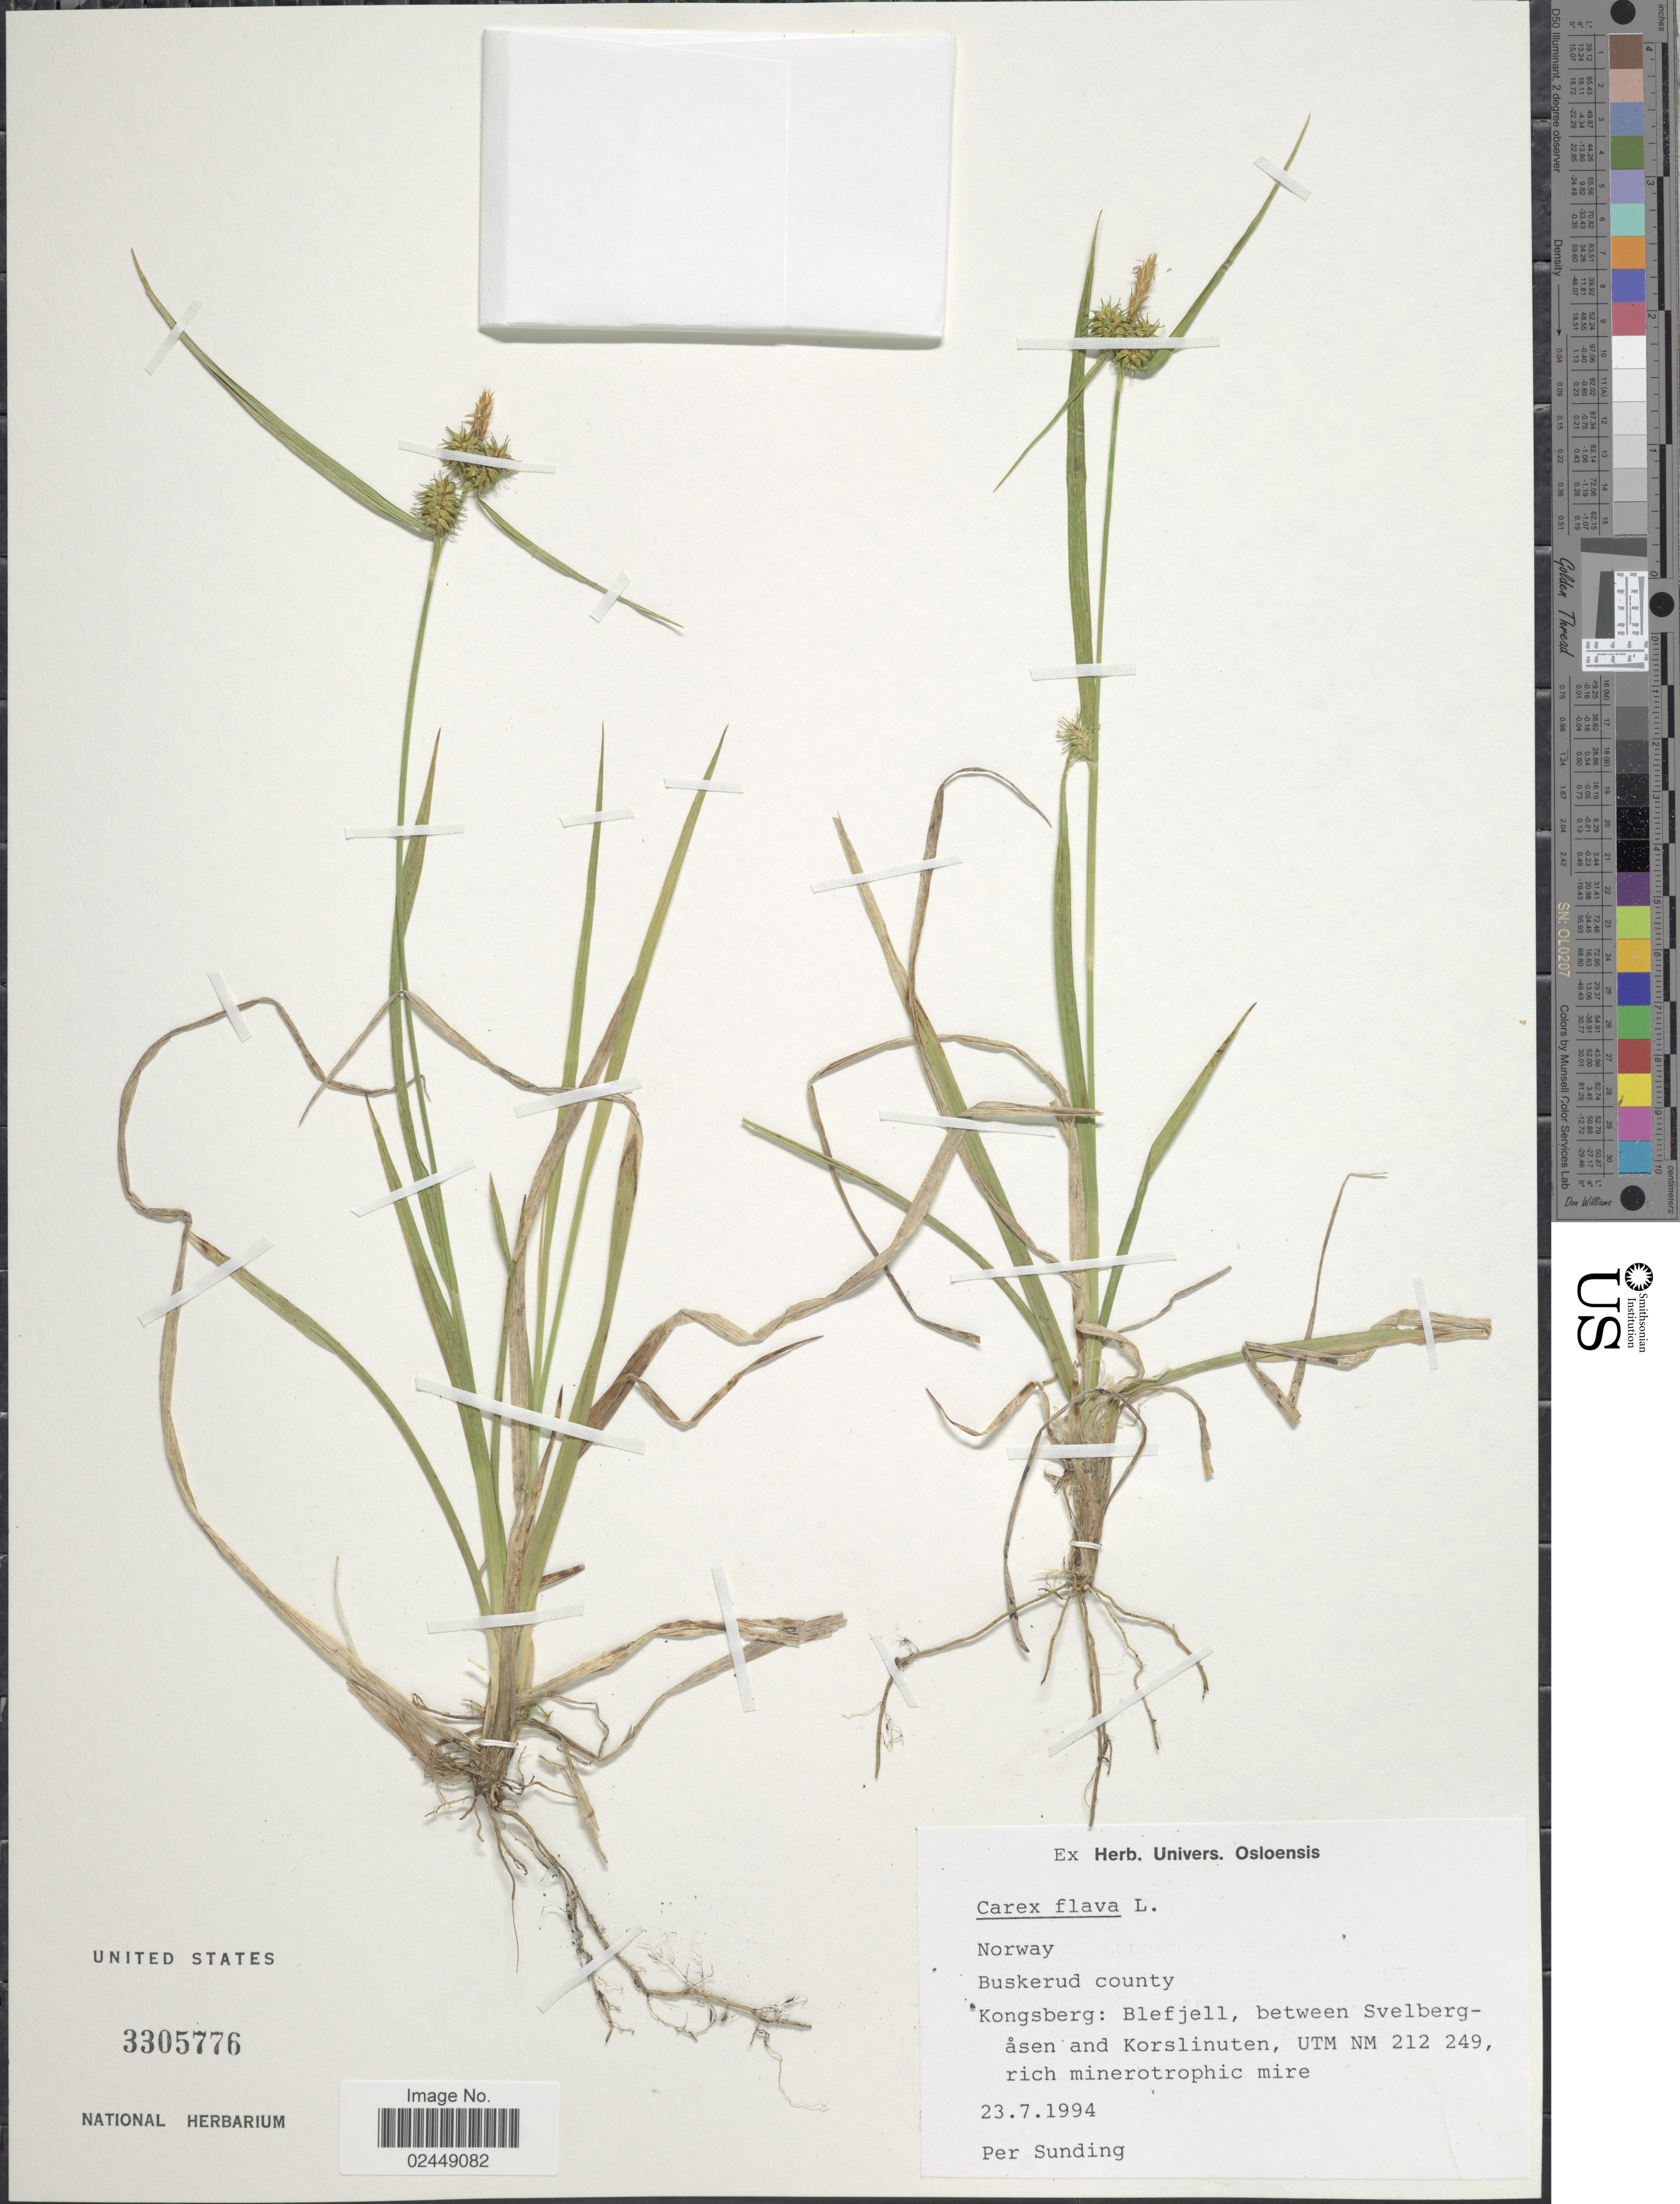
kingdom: Plantae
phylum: Tracheophyta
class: Liliopsida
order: Poales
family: Cyperaceae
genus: Carex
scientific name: Carex flava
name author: L.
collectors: P. O. Sunding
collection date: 1994-07-23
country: Norway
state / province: Buskerud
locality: Buskerud county, Kongsberg: Blefjell, between Svelberg-åsen and Korslinuten, UTM NM 212 249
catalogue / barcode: US 3305776